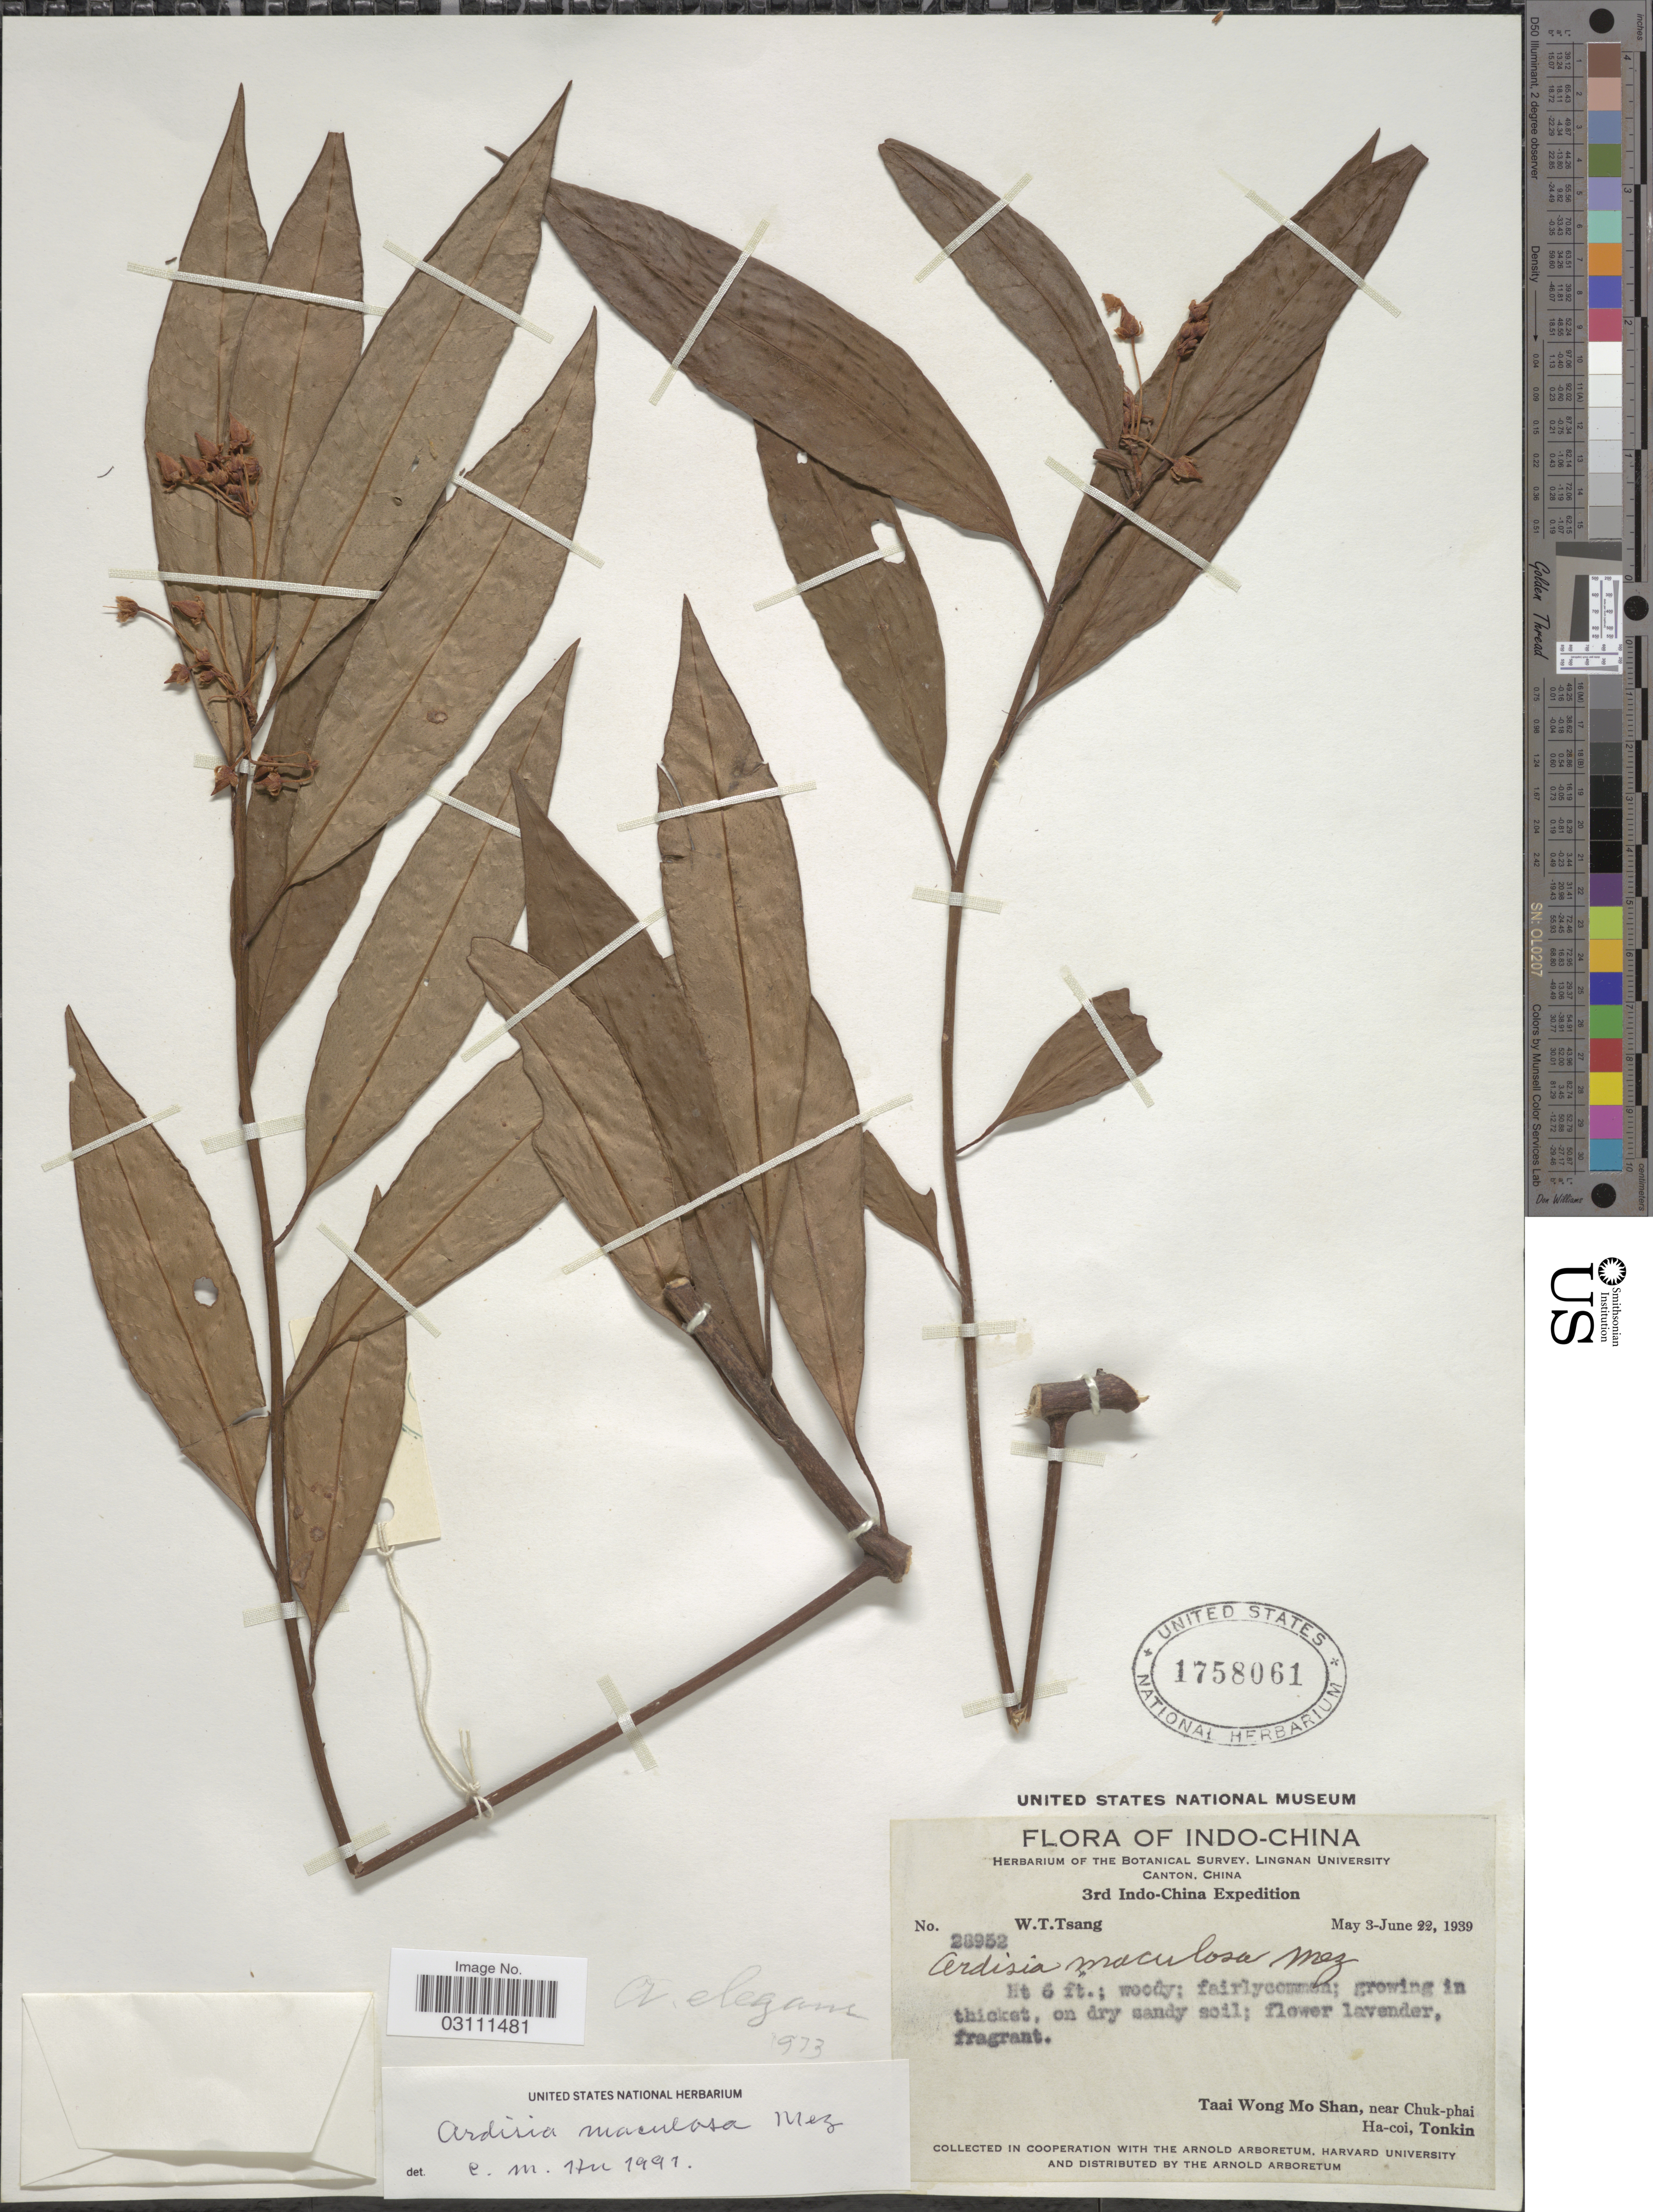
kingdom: Plantae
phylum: Tracheophyta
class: Magnoliopsida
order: Ericales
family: Primulaceae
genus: Ardisia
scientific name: Ardisia elegans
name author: Andrews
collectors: W. T. Tsang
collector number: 28952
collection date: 1939-05-03/1939-06-22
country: Vietnam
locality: Indo-China, Taai Wong Mo Shan, near Chuk-phai, Ha-coi, Tonkin.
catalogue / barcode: US 1758061